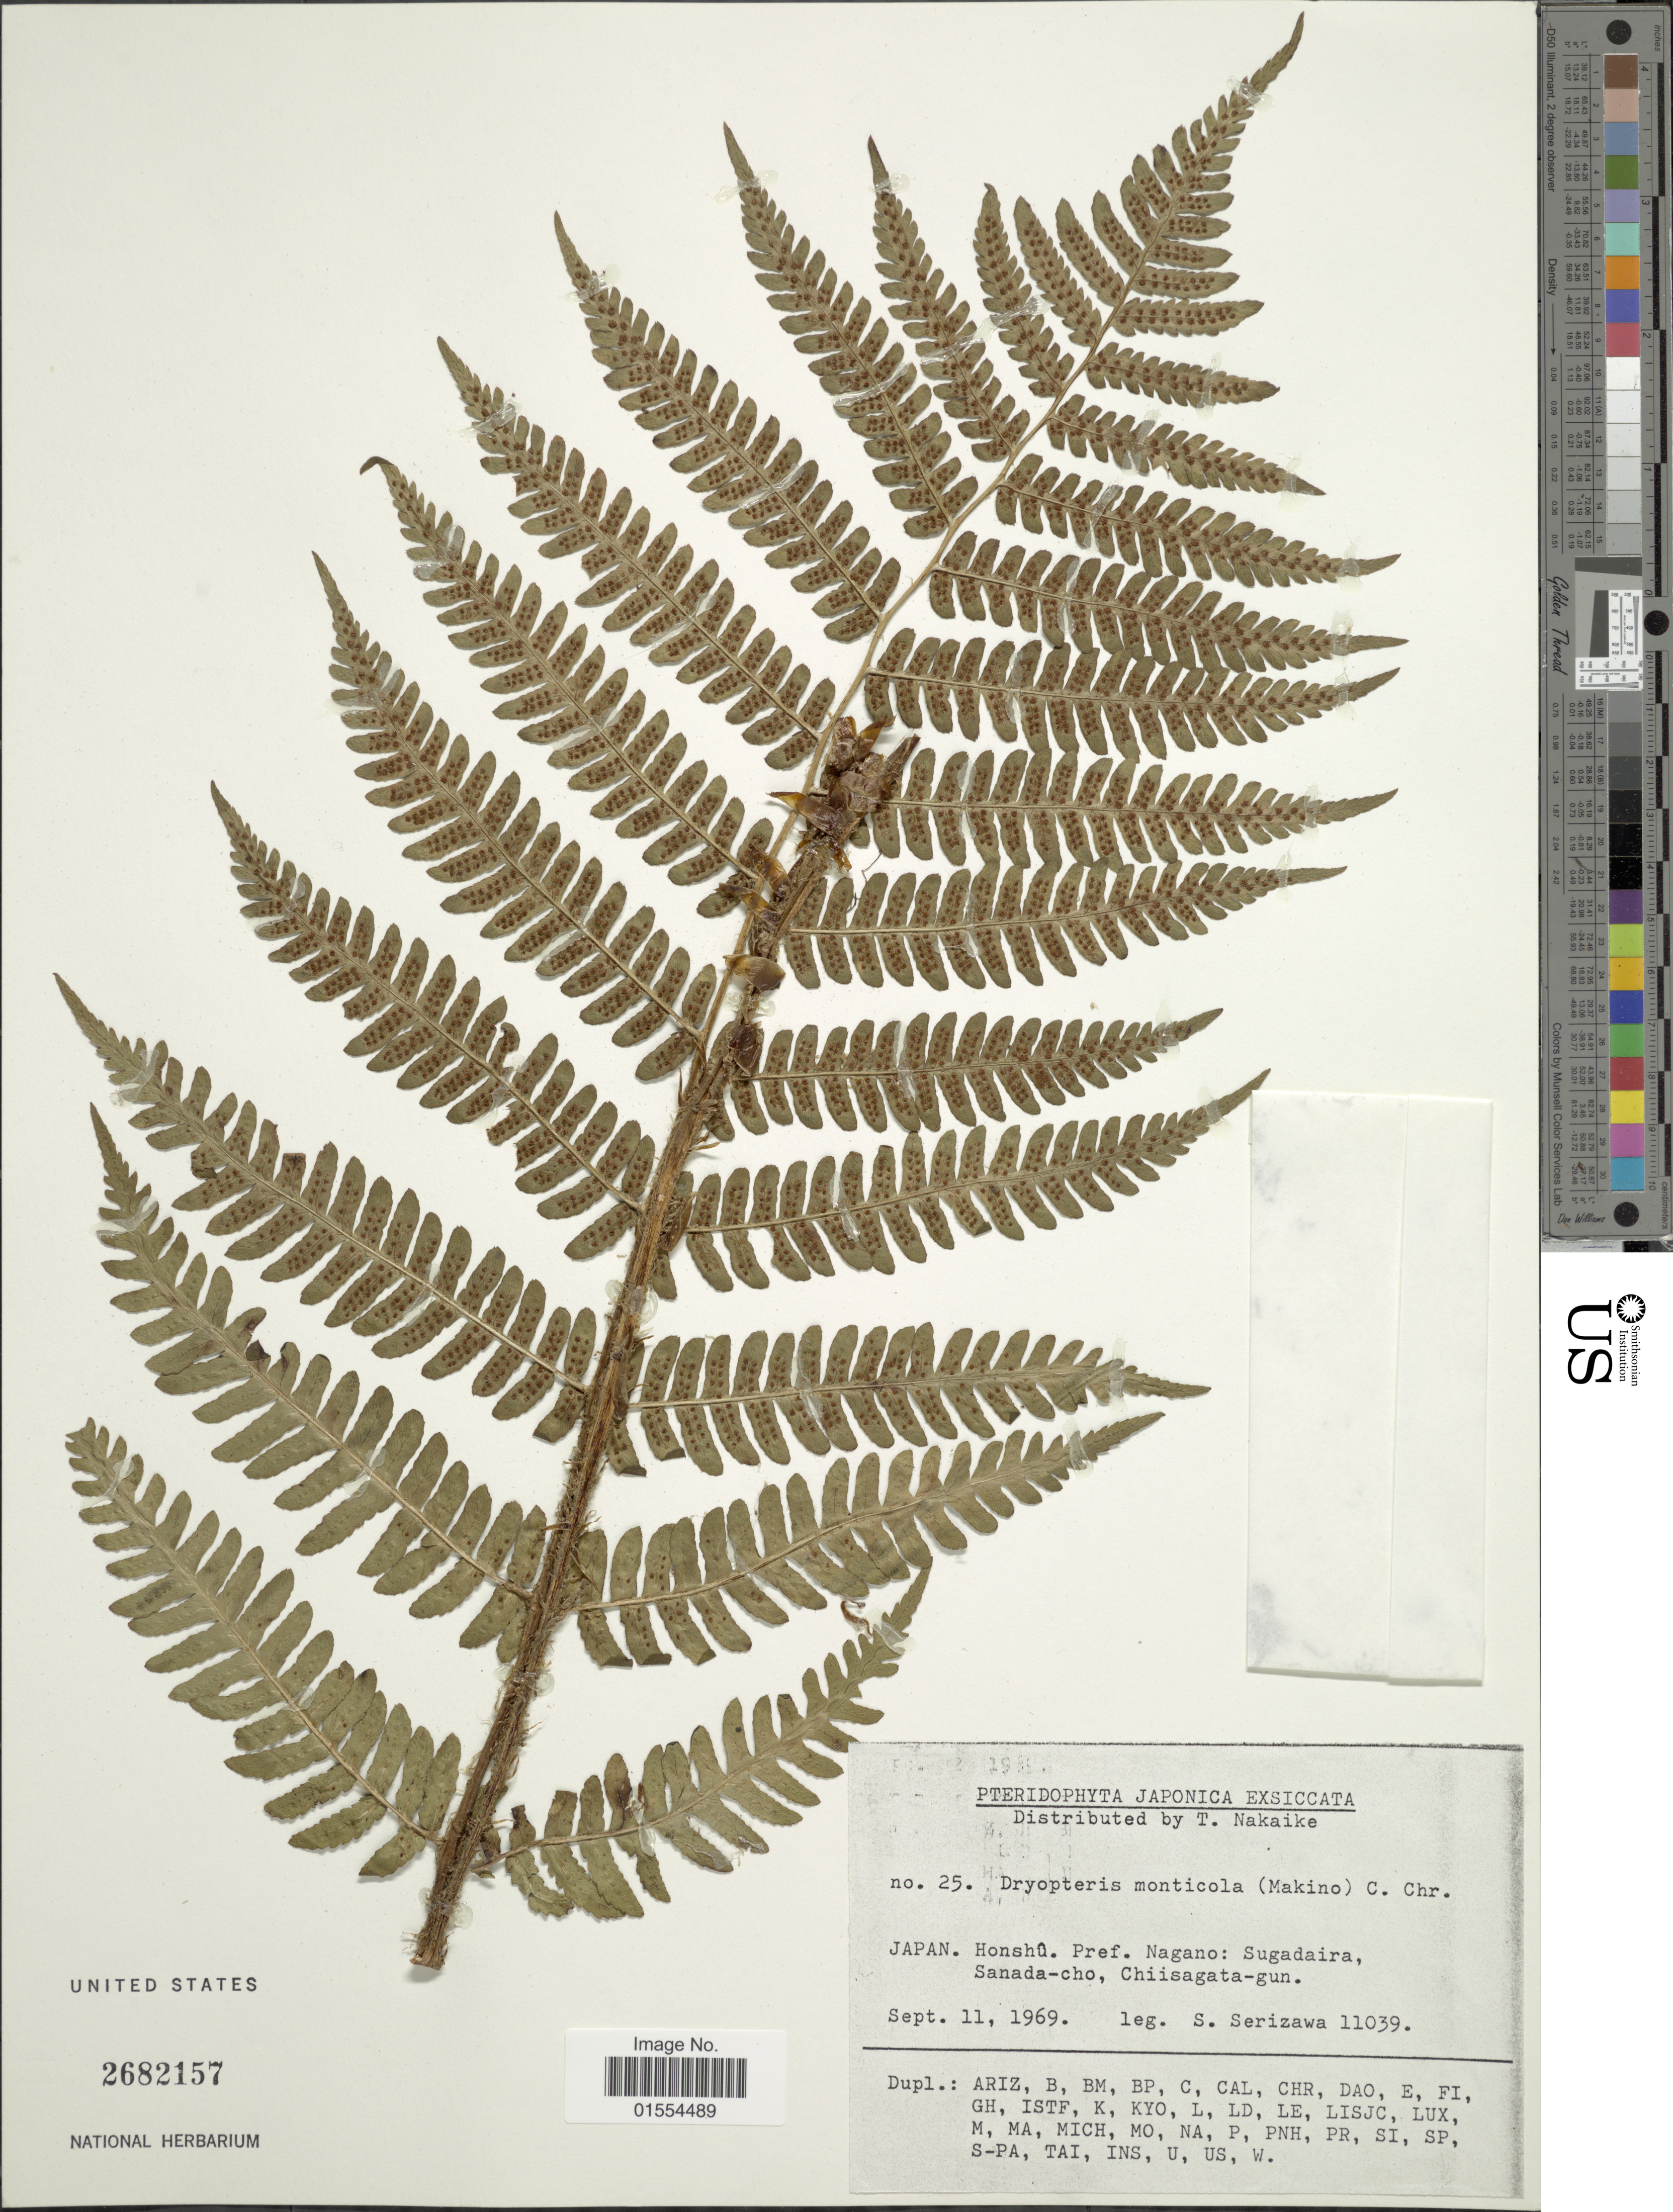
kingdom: Plantae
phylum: Tracheophyta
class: Polypodiopsida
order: Polypodiales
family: Dryopteridaceae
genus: Dryopteris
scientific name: Dryopteris monticola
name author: (Makino) C. Chr.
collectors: S. Serizawa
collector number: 25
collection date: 1969-09-11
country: Japan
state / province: Nagano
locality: Japan. Honshu. Pref, Nagano: Sugadaira Sanada-cho, Chiisagata-gun.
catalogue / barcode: US 2682157